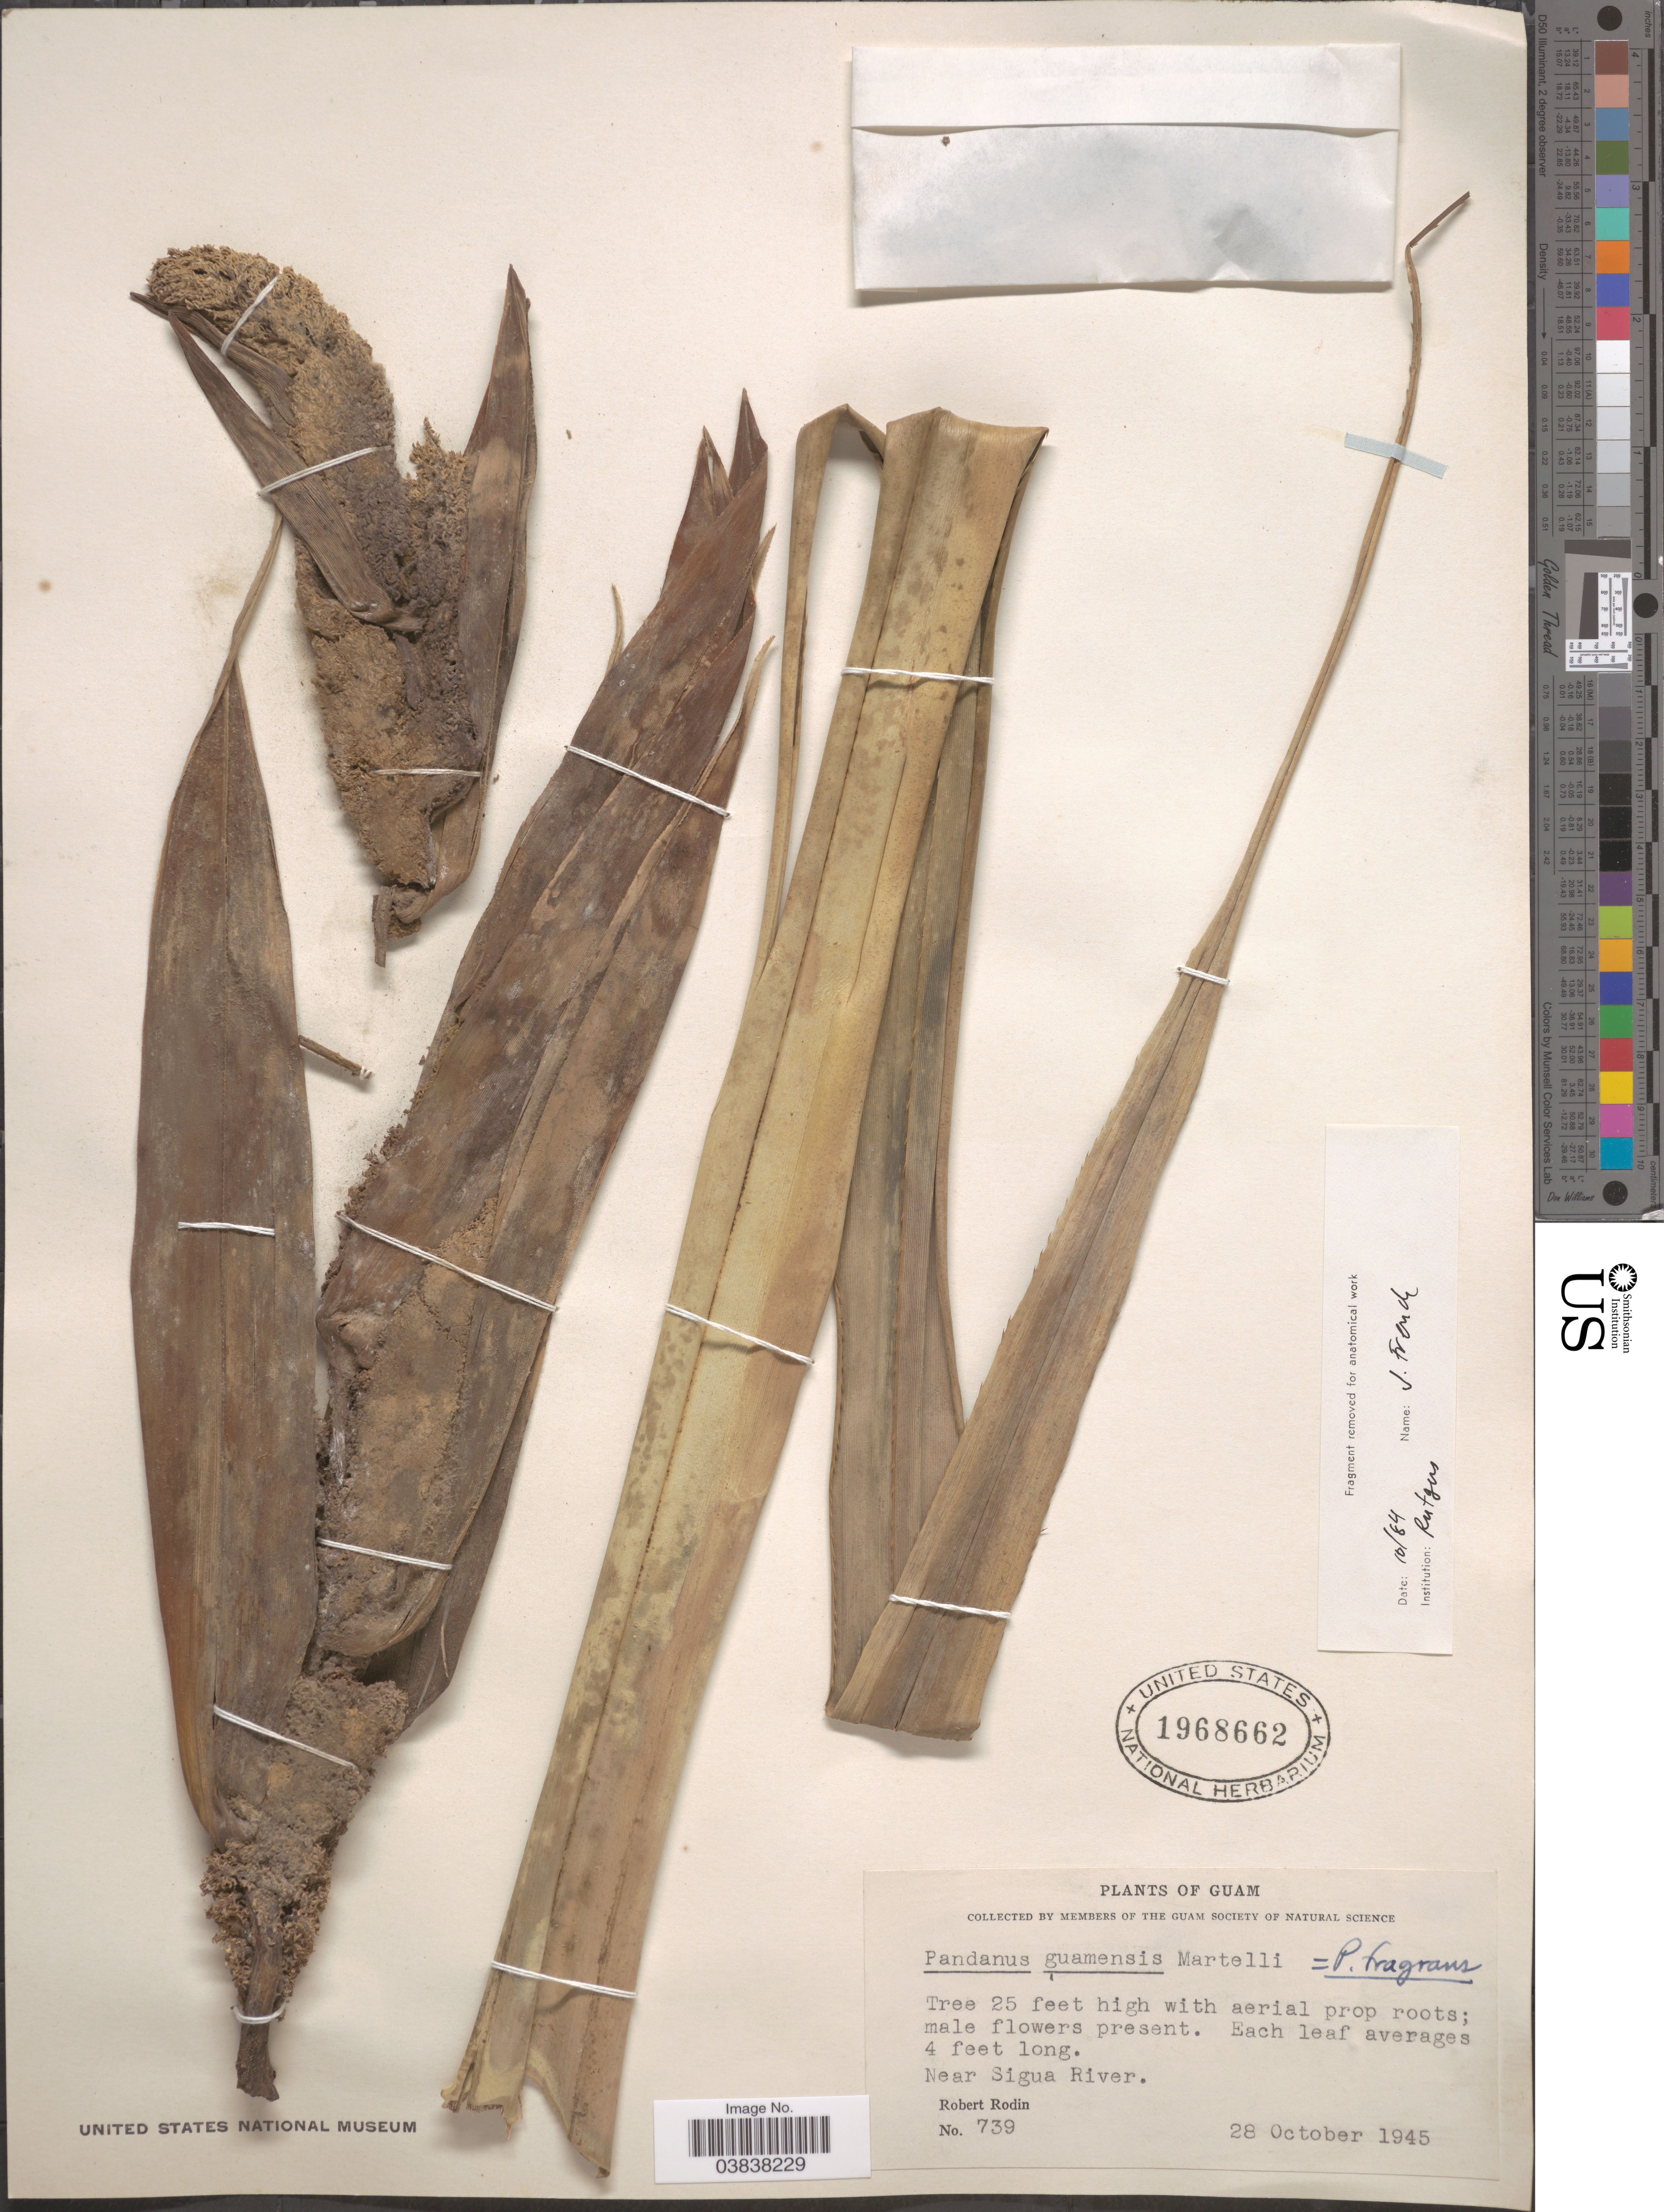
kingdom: Plantae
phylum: Tracheophyta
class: Liliopsida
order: Pandanales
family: Pandanaceae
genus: Pandanus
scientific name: Pandanus tectorius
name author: Parkinson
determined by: Strong, Mark T., (BOT), Smithsonian Institution - National Museum of Natural History (UNITED STATES)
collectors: R. Rodin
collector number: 739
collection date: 1945-10-28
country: Guam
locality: Near Sigua River.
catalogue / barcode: US 1968662